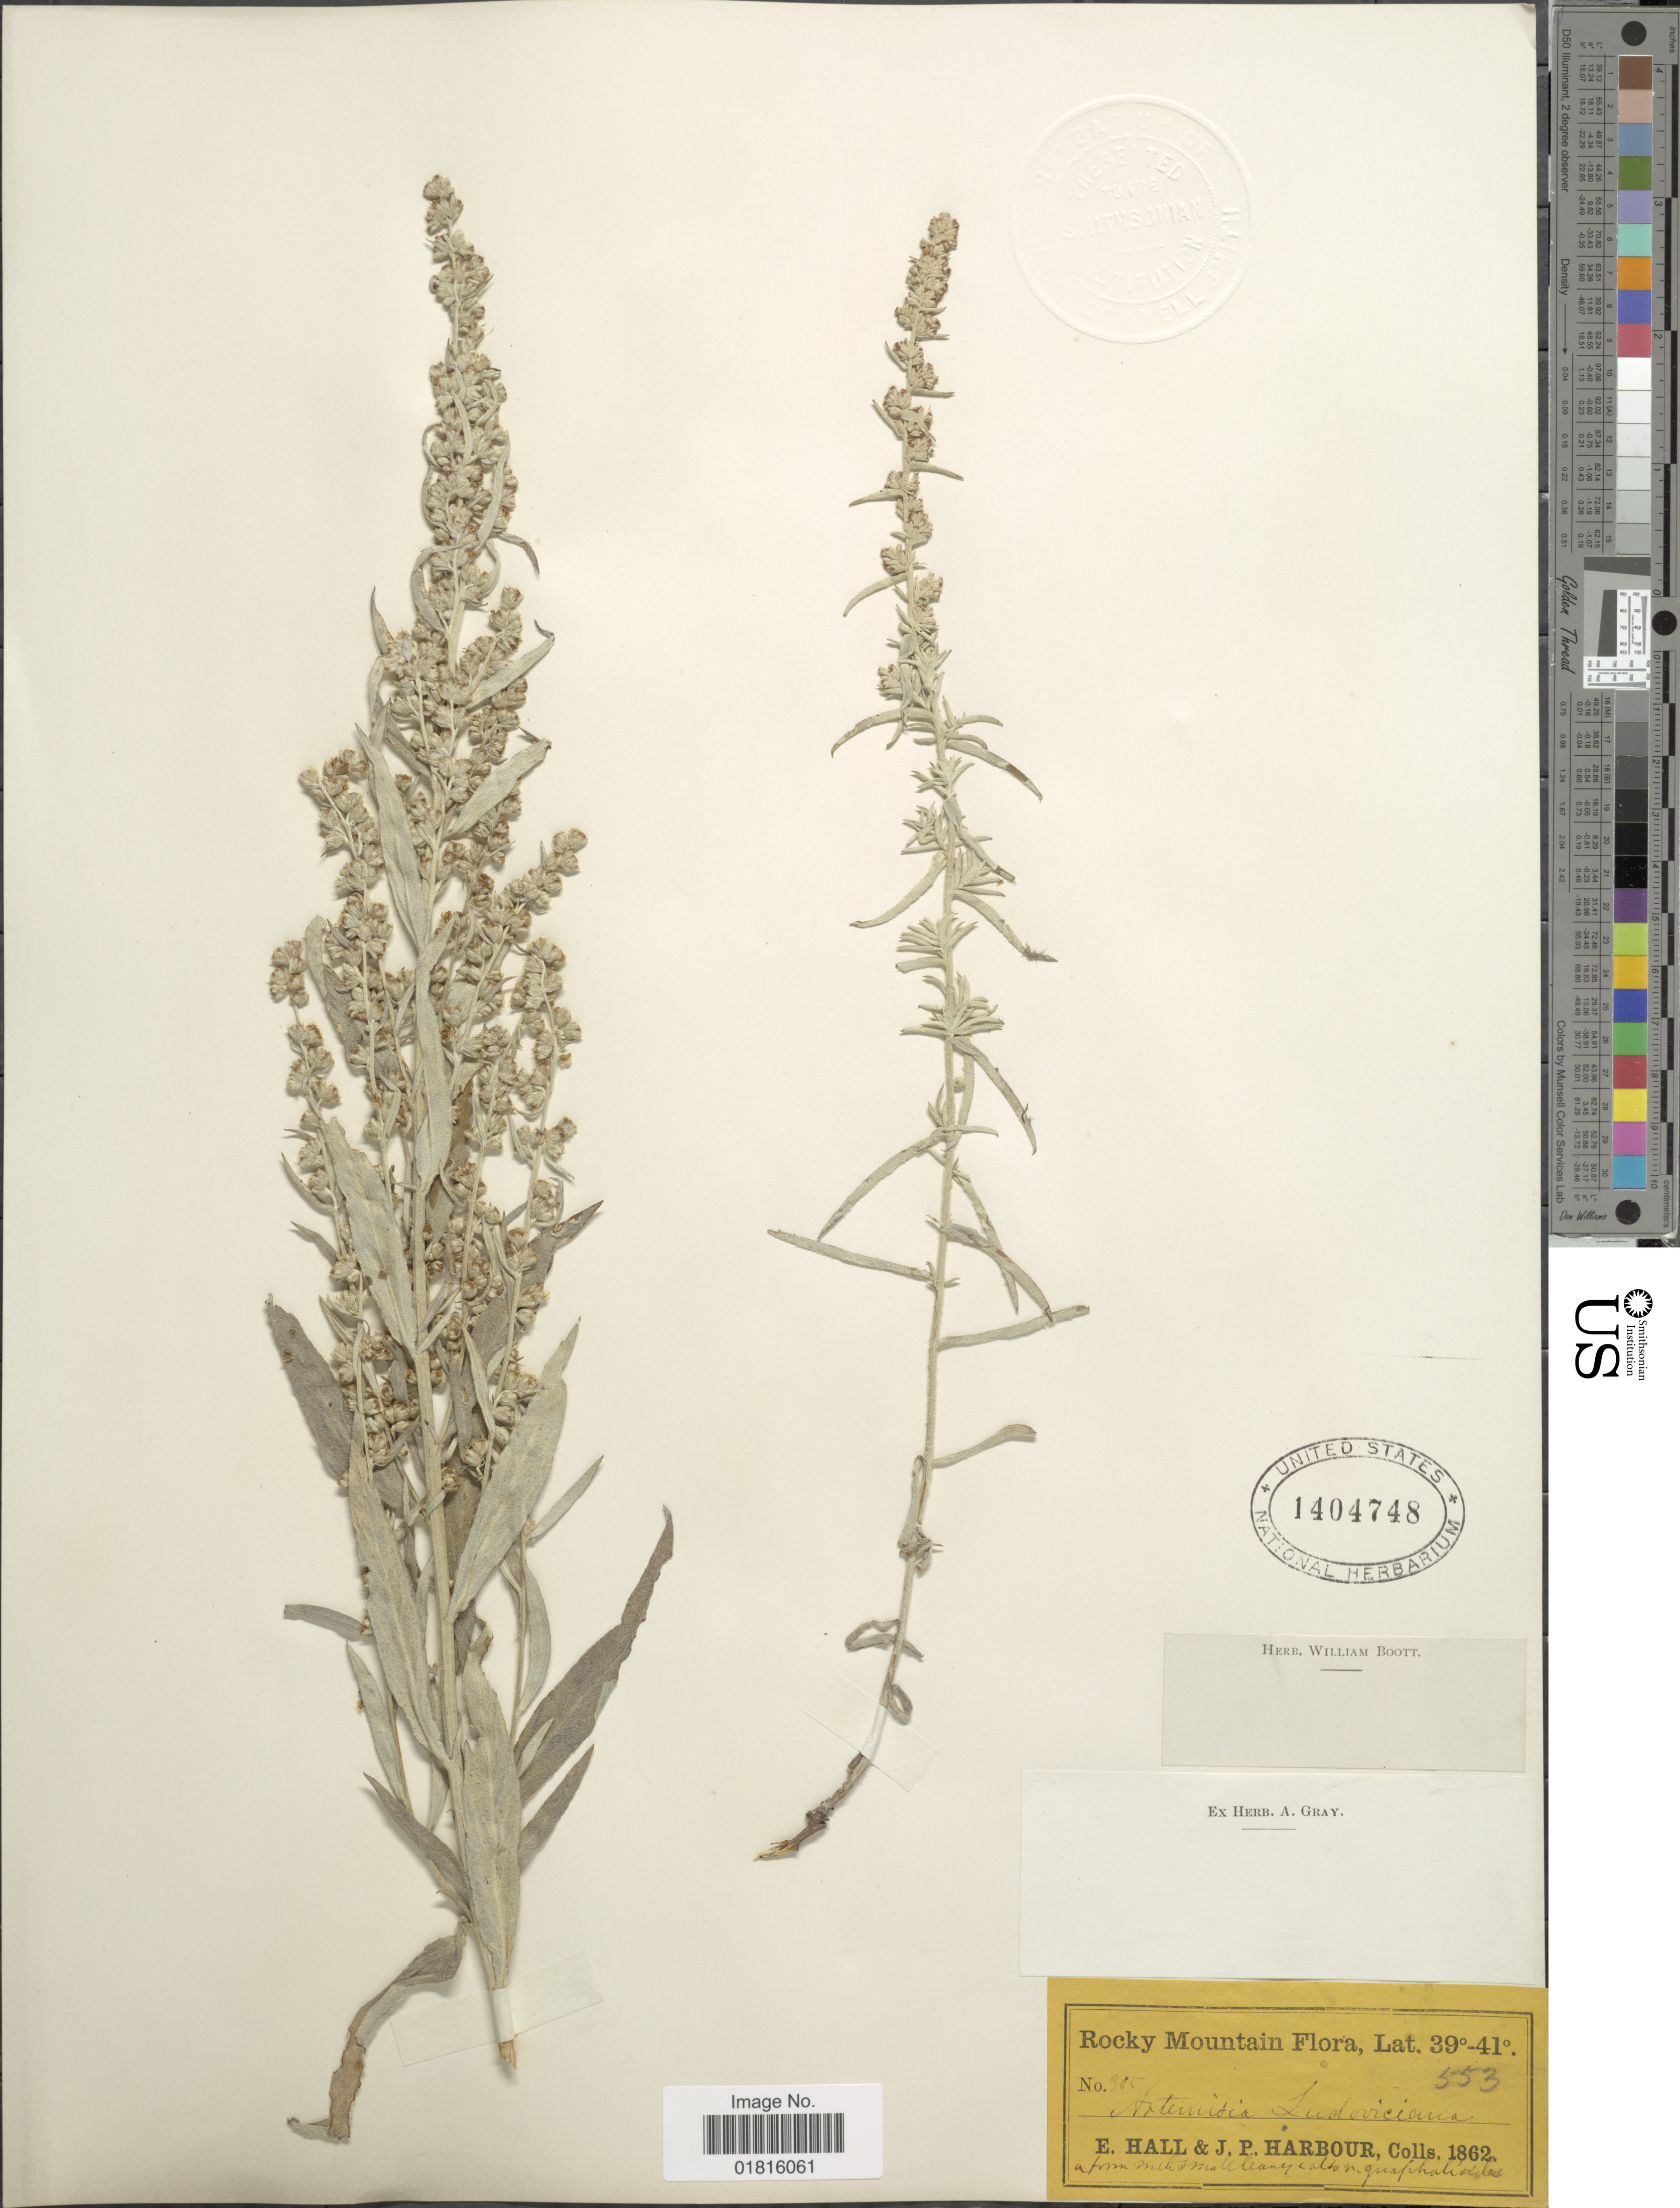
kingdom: Plantae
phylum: Tracheophyta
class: Magnoliopsida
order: Asterales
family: Asteraceae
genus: Artemisia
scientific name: Artemisia ludoviciana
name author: Nutt.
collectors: E. Hall & J. Harbour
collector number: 553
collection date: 1862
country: United States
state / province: Colorado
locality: Rocky Mtns., [illegible text]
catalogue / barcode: US 1404748